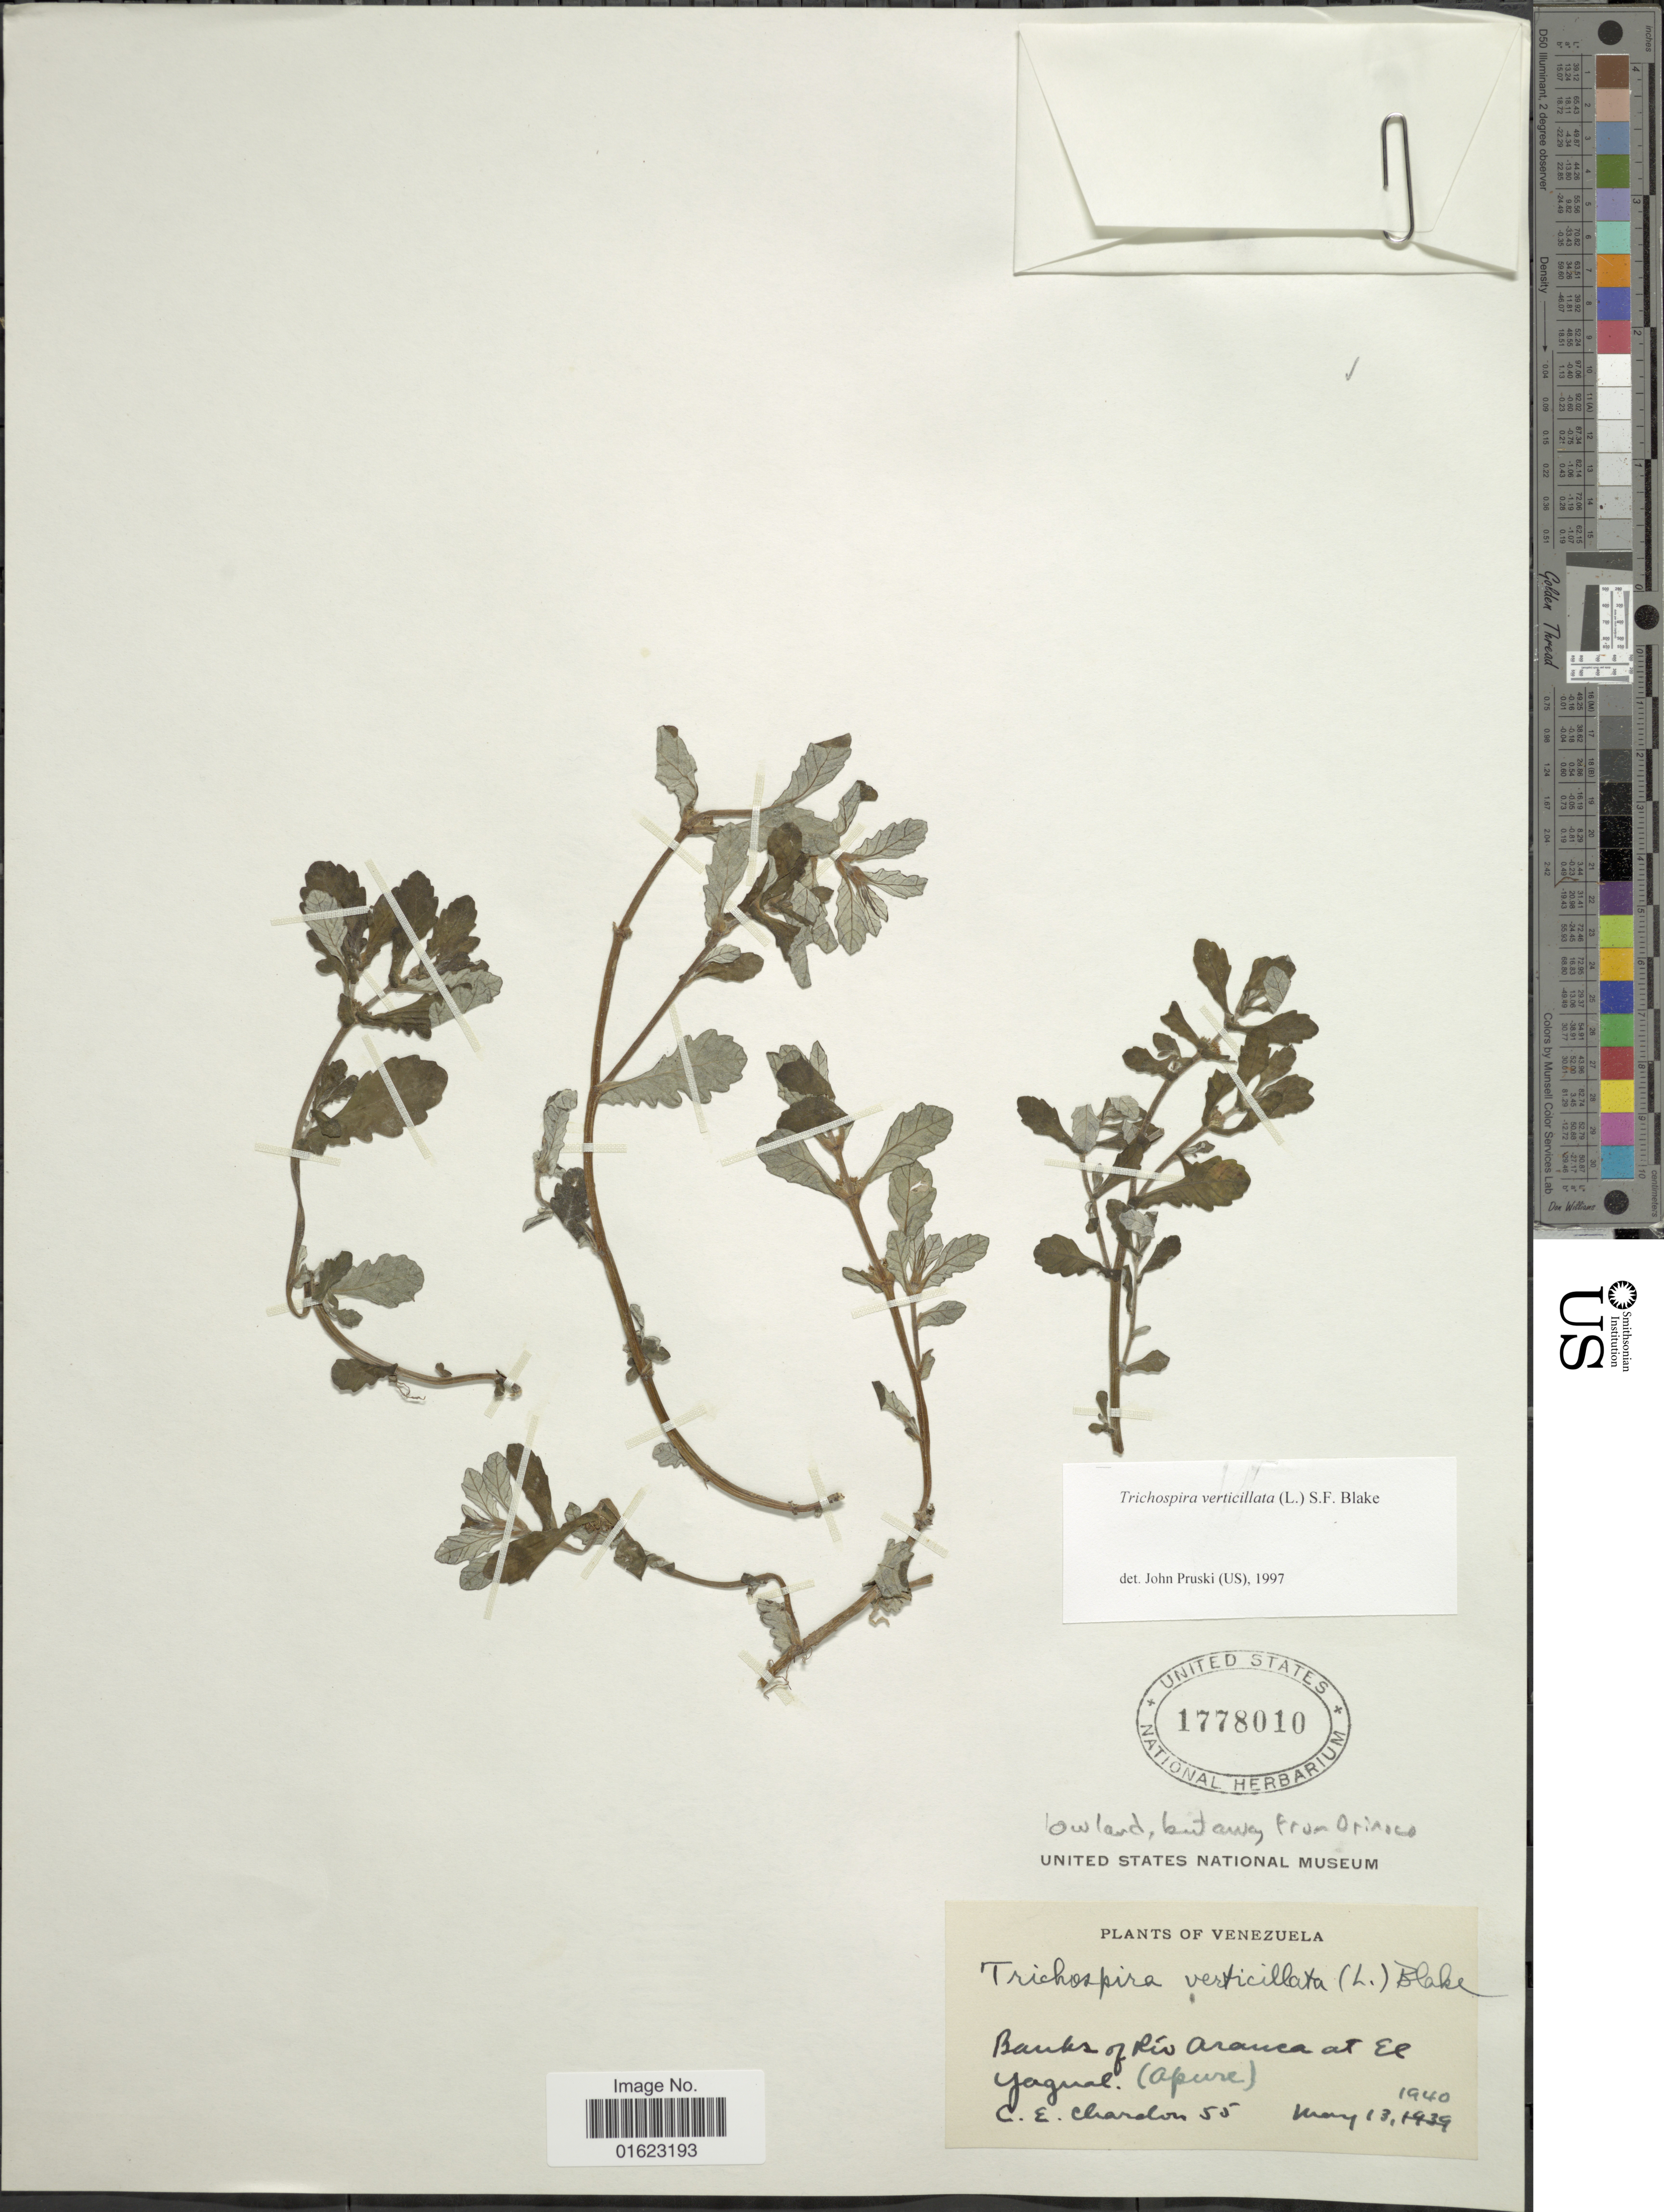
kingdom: Plantae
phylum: Tracheophyta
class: Magnoliopsida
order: Asterales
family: Asteraceae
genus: Trichospira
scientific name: Trichospira verticillata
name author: (L.) S.F. Blake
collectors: C. E. Chardón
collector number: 55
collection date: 1940-05-13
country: Venezuela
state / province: Apure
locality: Banks of Rio Arauca at El Yagual (Apure).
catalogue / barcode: US 1778010